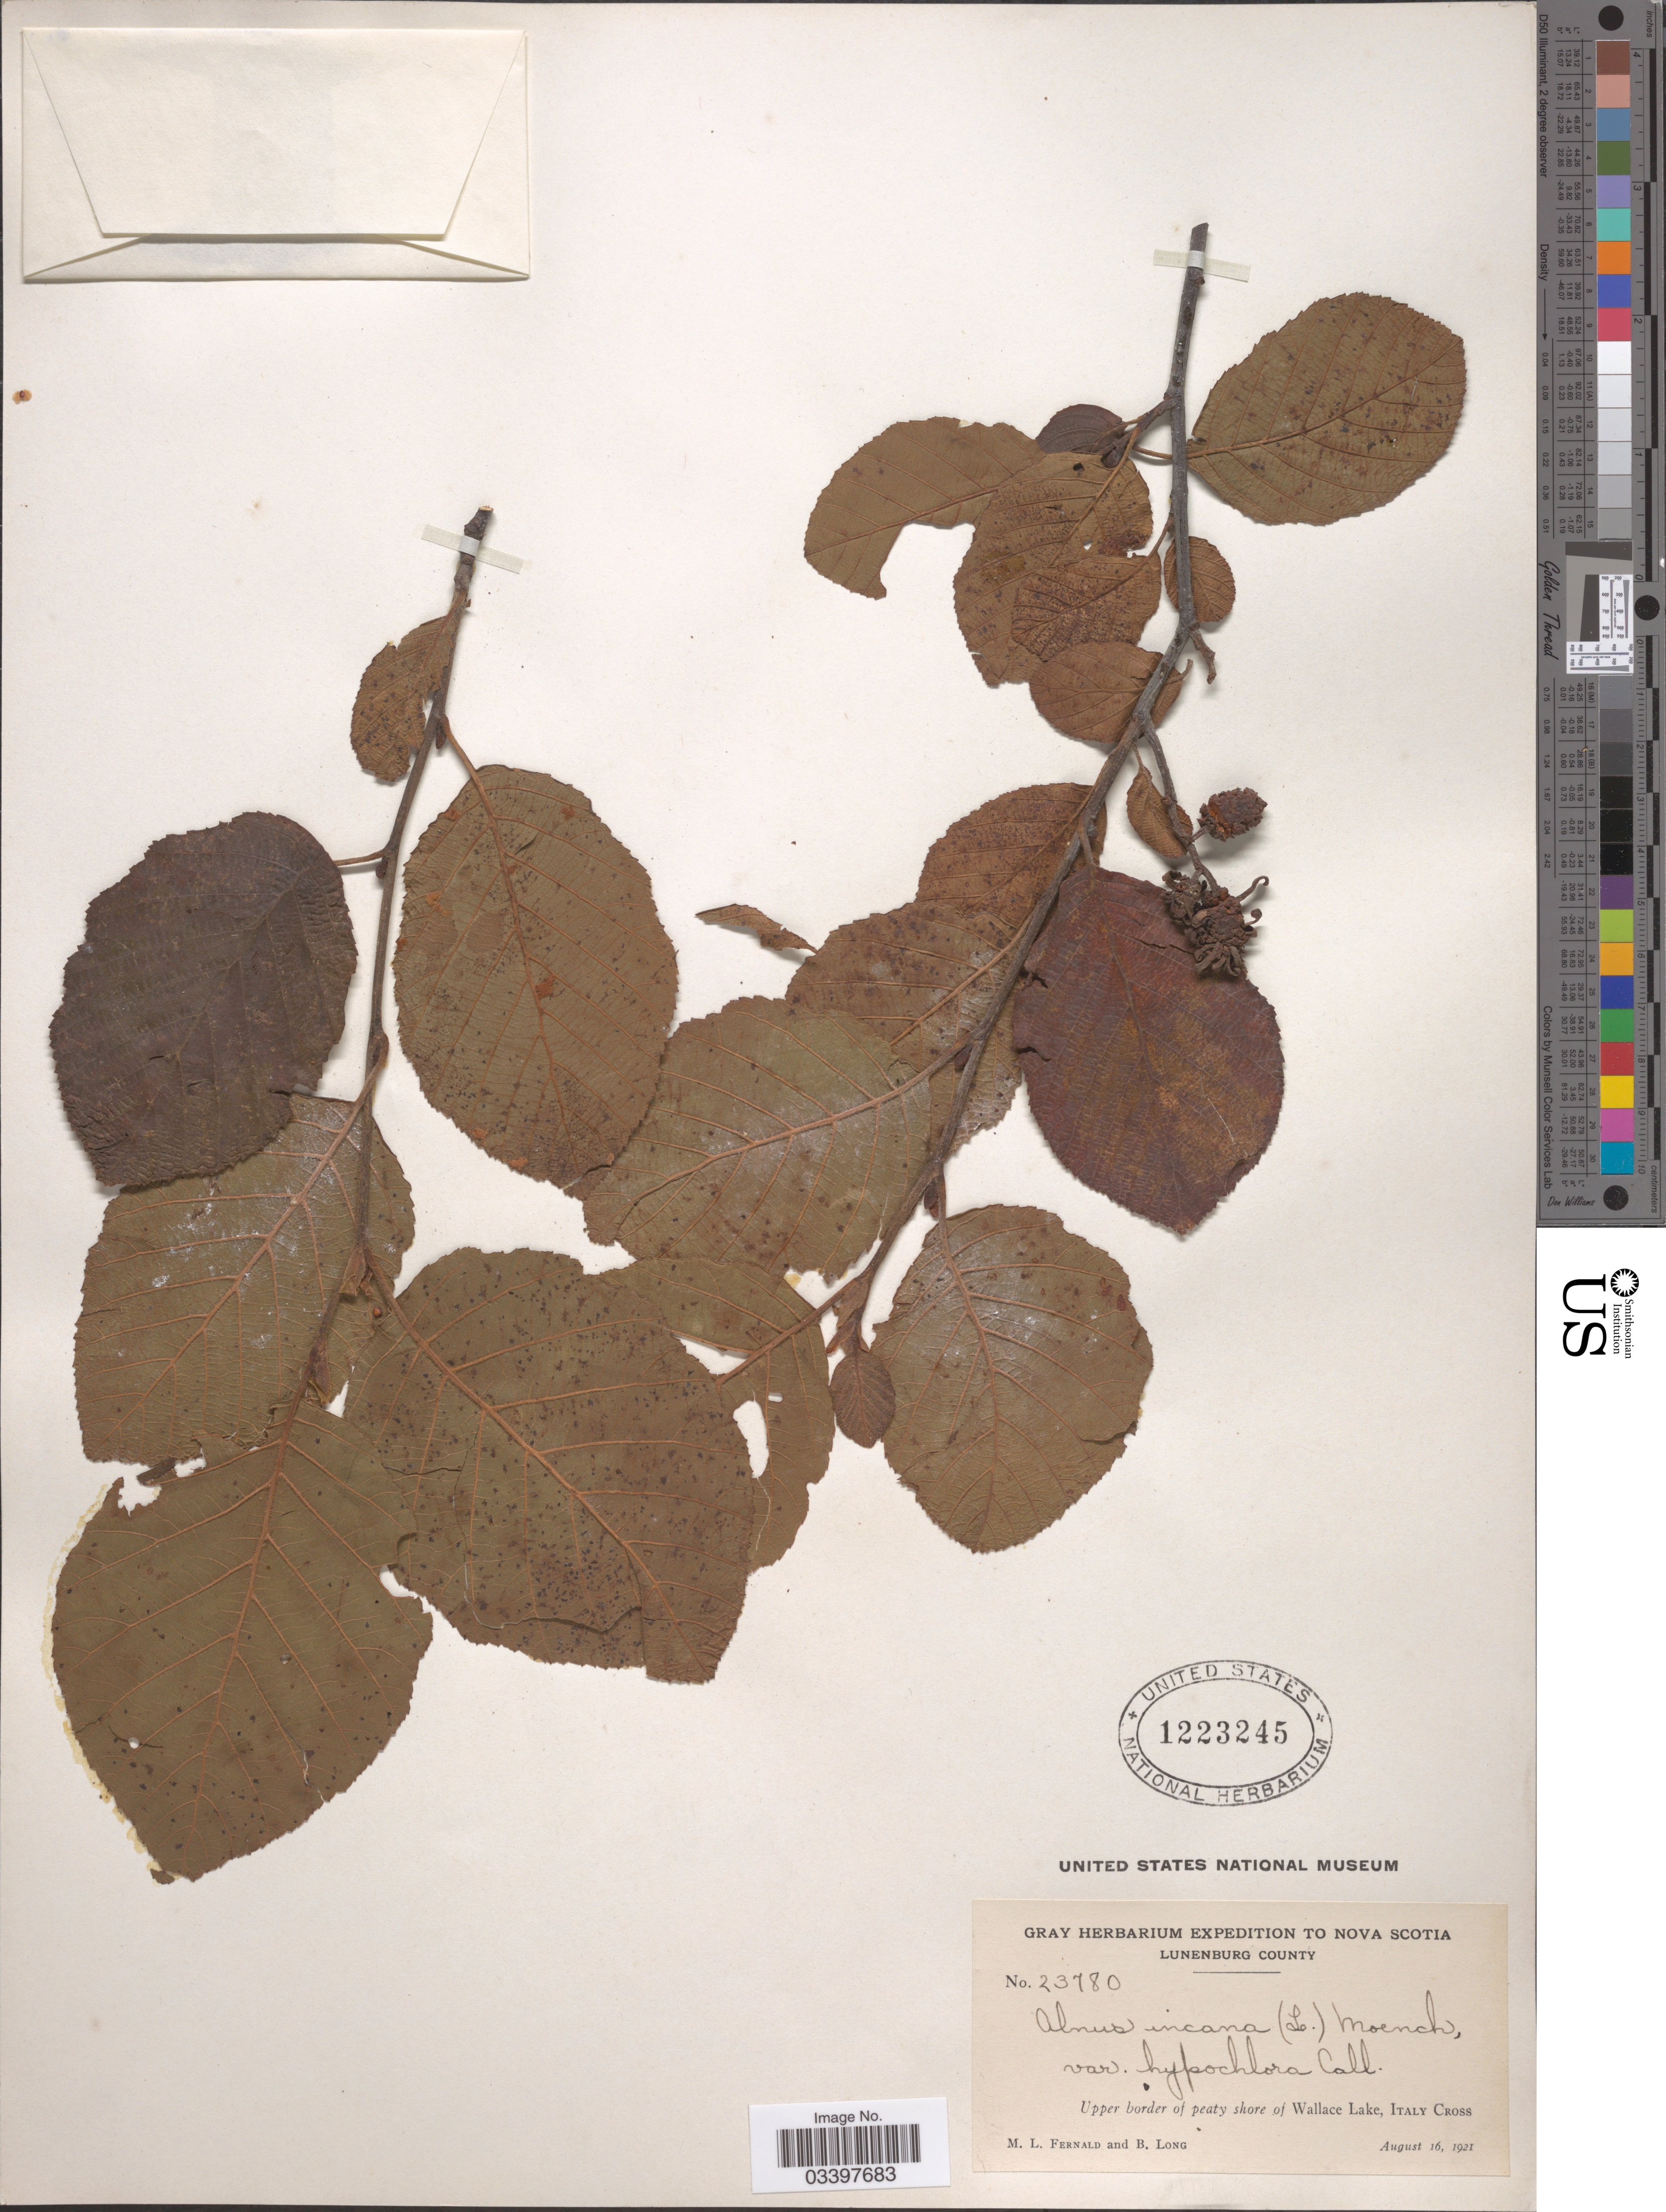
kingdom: Plantae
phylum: Tracheophyta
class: Magnoliopsida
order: Fagales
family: Betulaceae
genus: Alnus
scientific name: Alnus incana subsp. rugosa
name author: (Du Roi) R.T. Clausen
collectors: M. L. Fernald & B. Long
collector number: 23780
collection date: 1921-08-16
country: Canada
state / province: Nova Scotia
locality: Lunenburg County, Upper border of peaty shore of Wallace Lake, Italy Cross.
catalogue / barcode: US 1223245